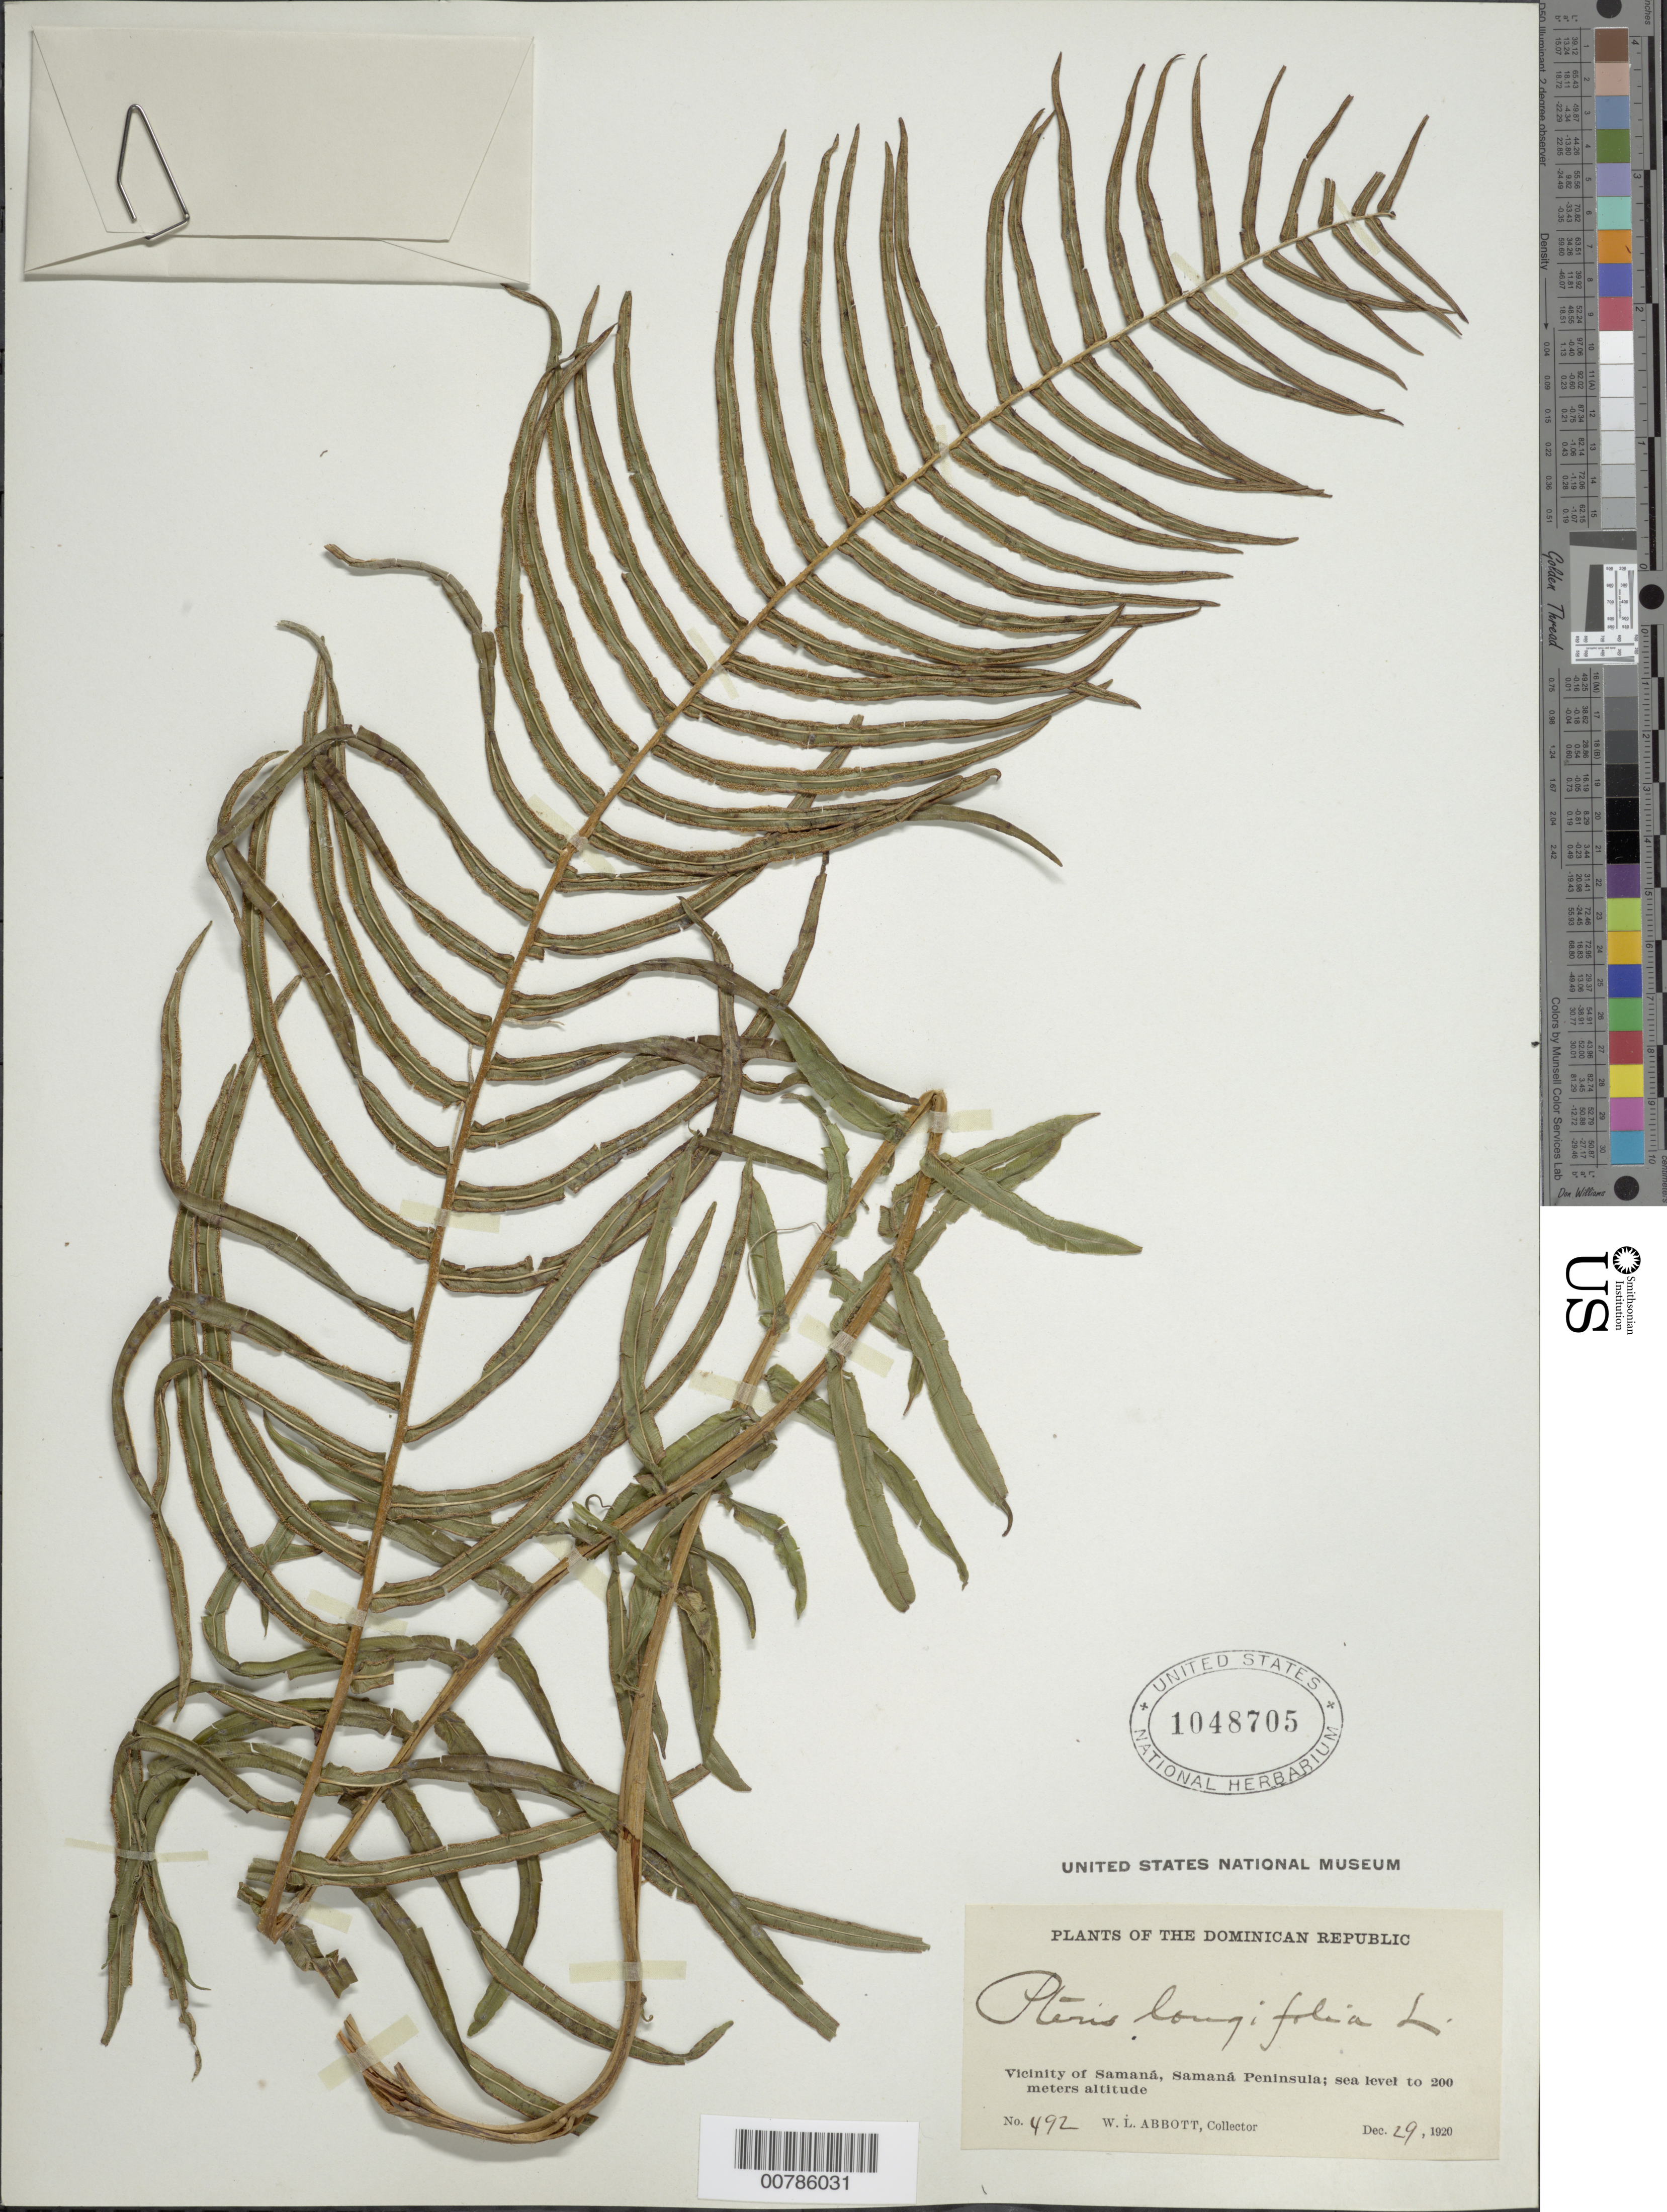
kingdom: Plantae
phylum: Tracheophyta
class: Polypodiopsida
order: Polypodiales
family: Pteridaceae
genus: Pteris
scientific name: Pteris longifolia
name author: L.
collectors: W. L. Abbott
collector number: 492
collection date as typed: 29 Dec 1920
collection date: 1920-12-29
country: Dominican Republic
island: Hispaniola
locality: Samaná, Samaná Peninsula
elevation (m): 0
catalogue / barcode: US 1048705